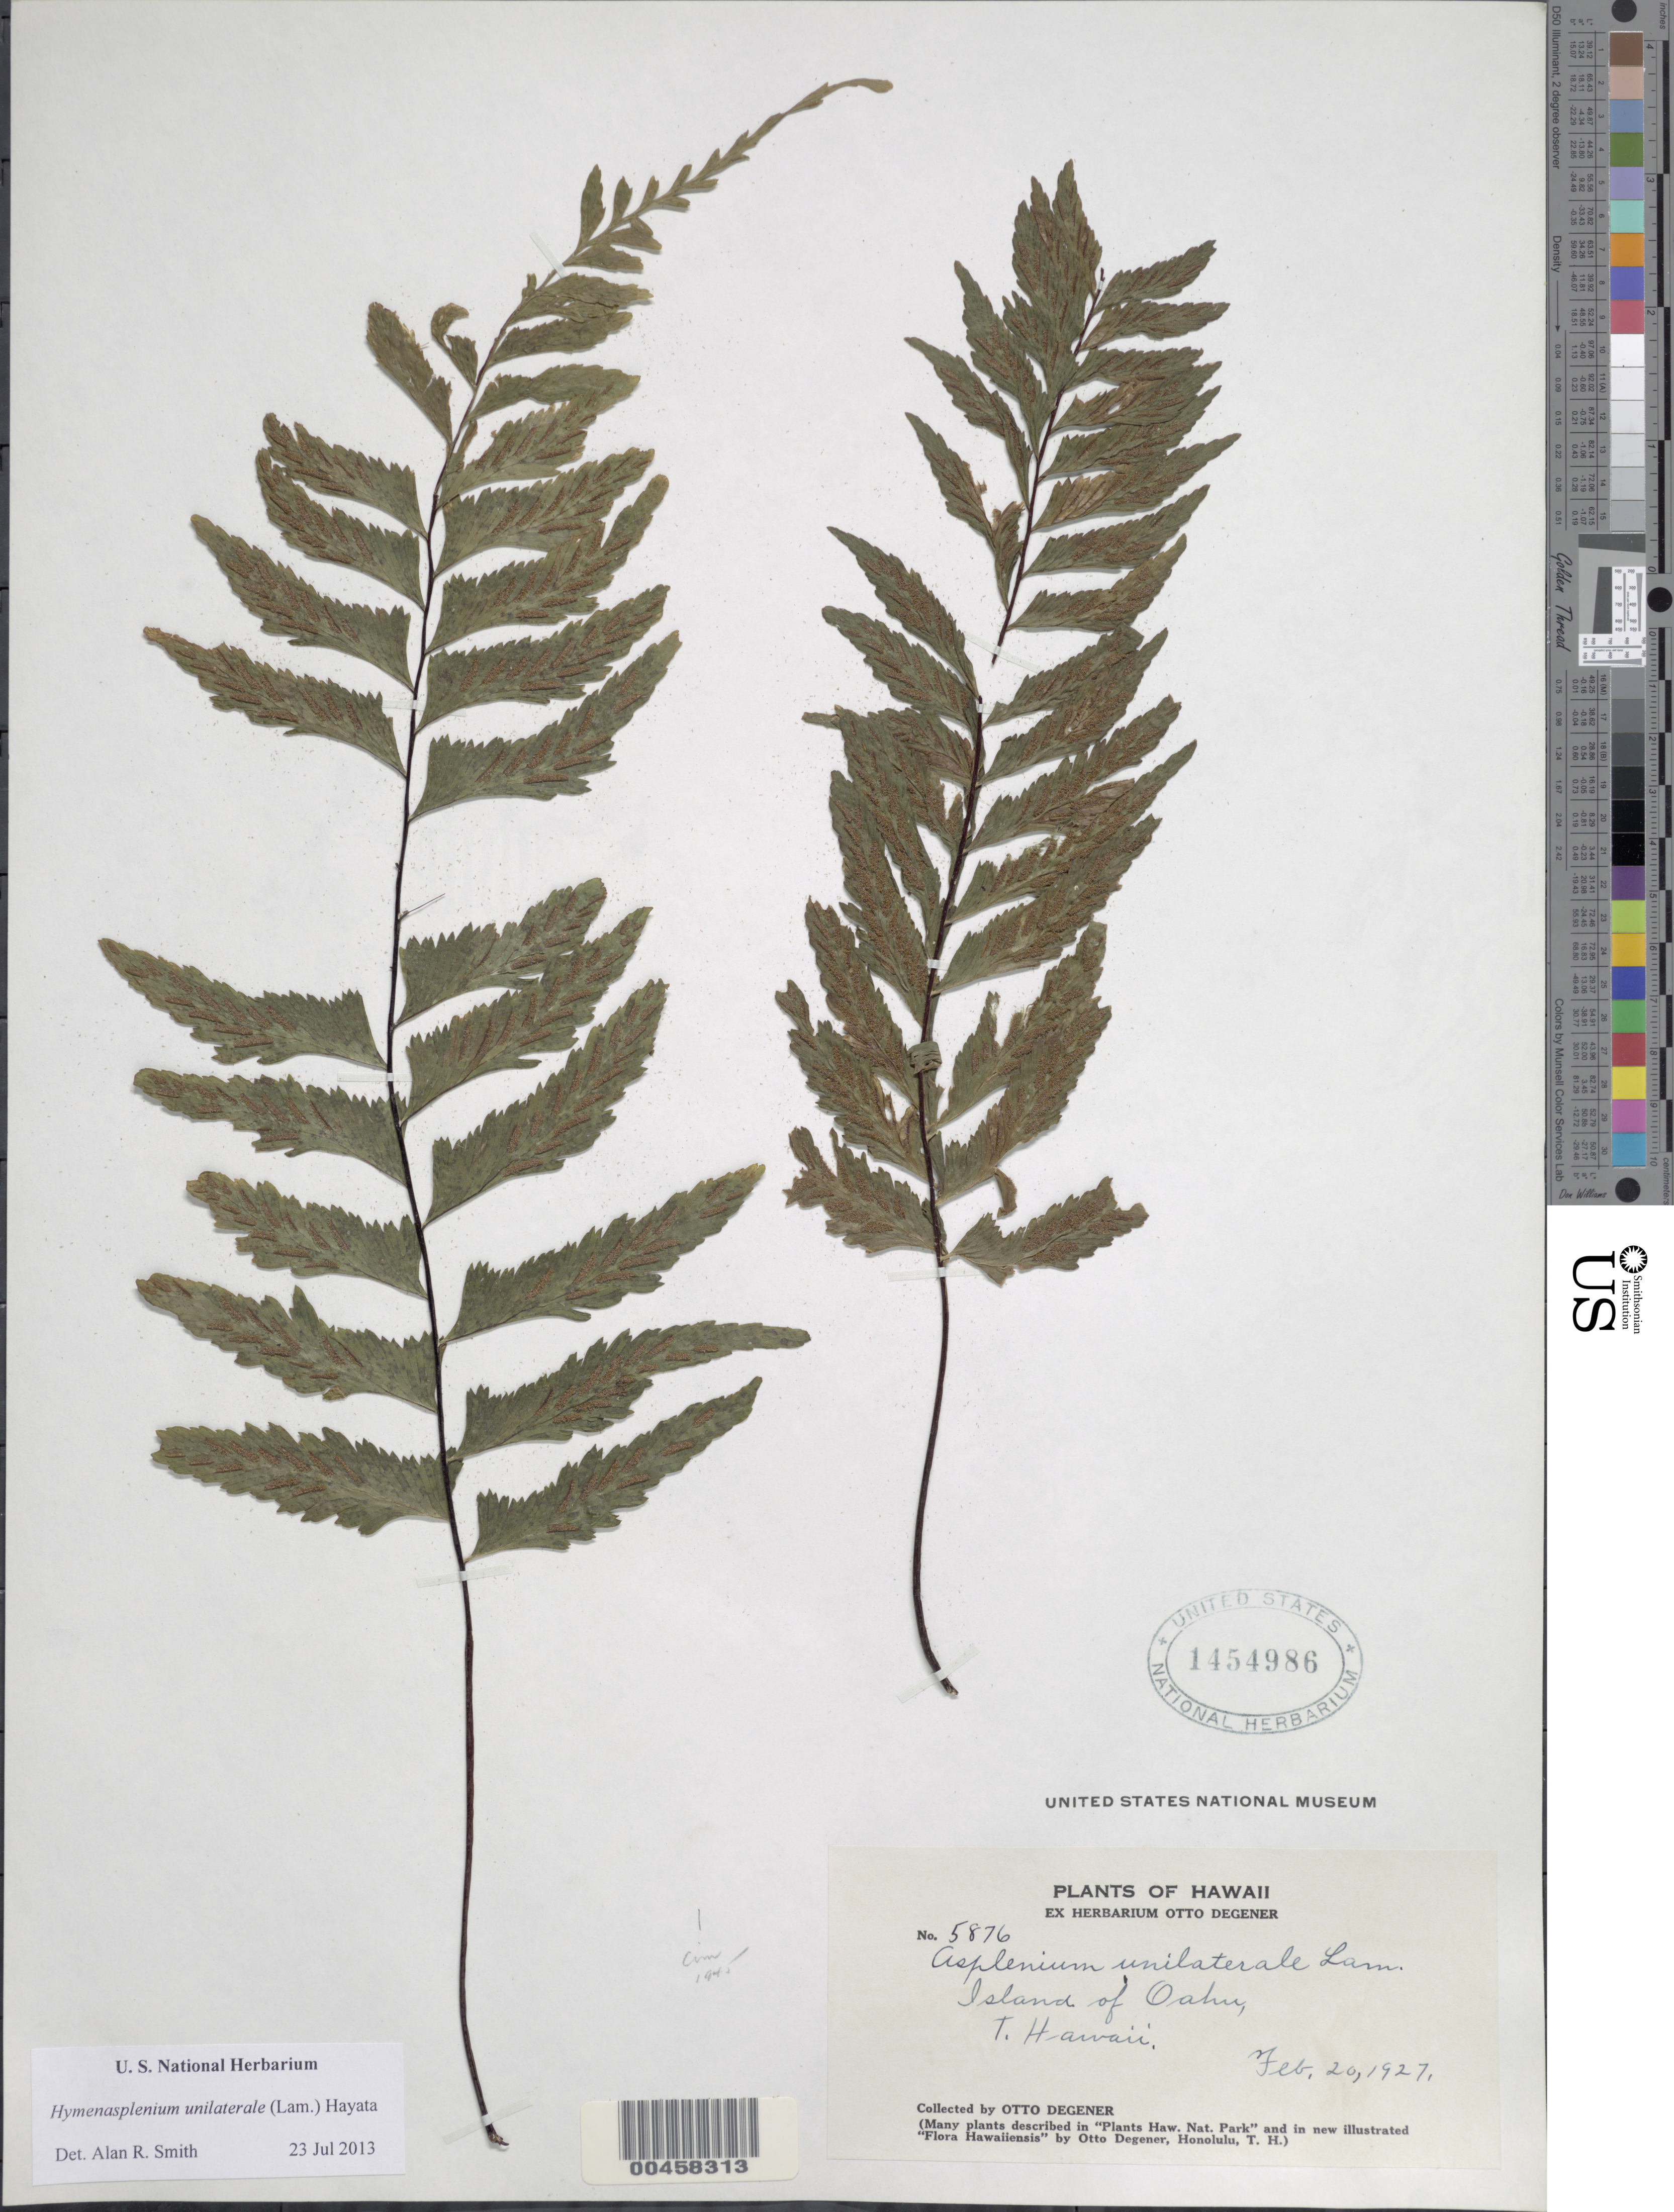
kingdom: Plantae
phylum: Tracheophyta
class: Polypodiopsida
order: Polypodiales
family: Aspleniaceae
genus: Hymenasplenium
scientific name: Hymenasplenium unilaterale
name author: (Lam.) Hayata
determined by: Smith, Alan R., (UC)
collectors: O. Degener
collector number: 5876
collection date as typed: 20 Feb 1927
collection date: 1927-02-20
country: United States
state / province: Hawaii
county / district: Honolulu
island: Oahu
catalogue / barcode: US 1454986